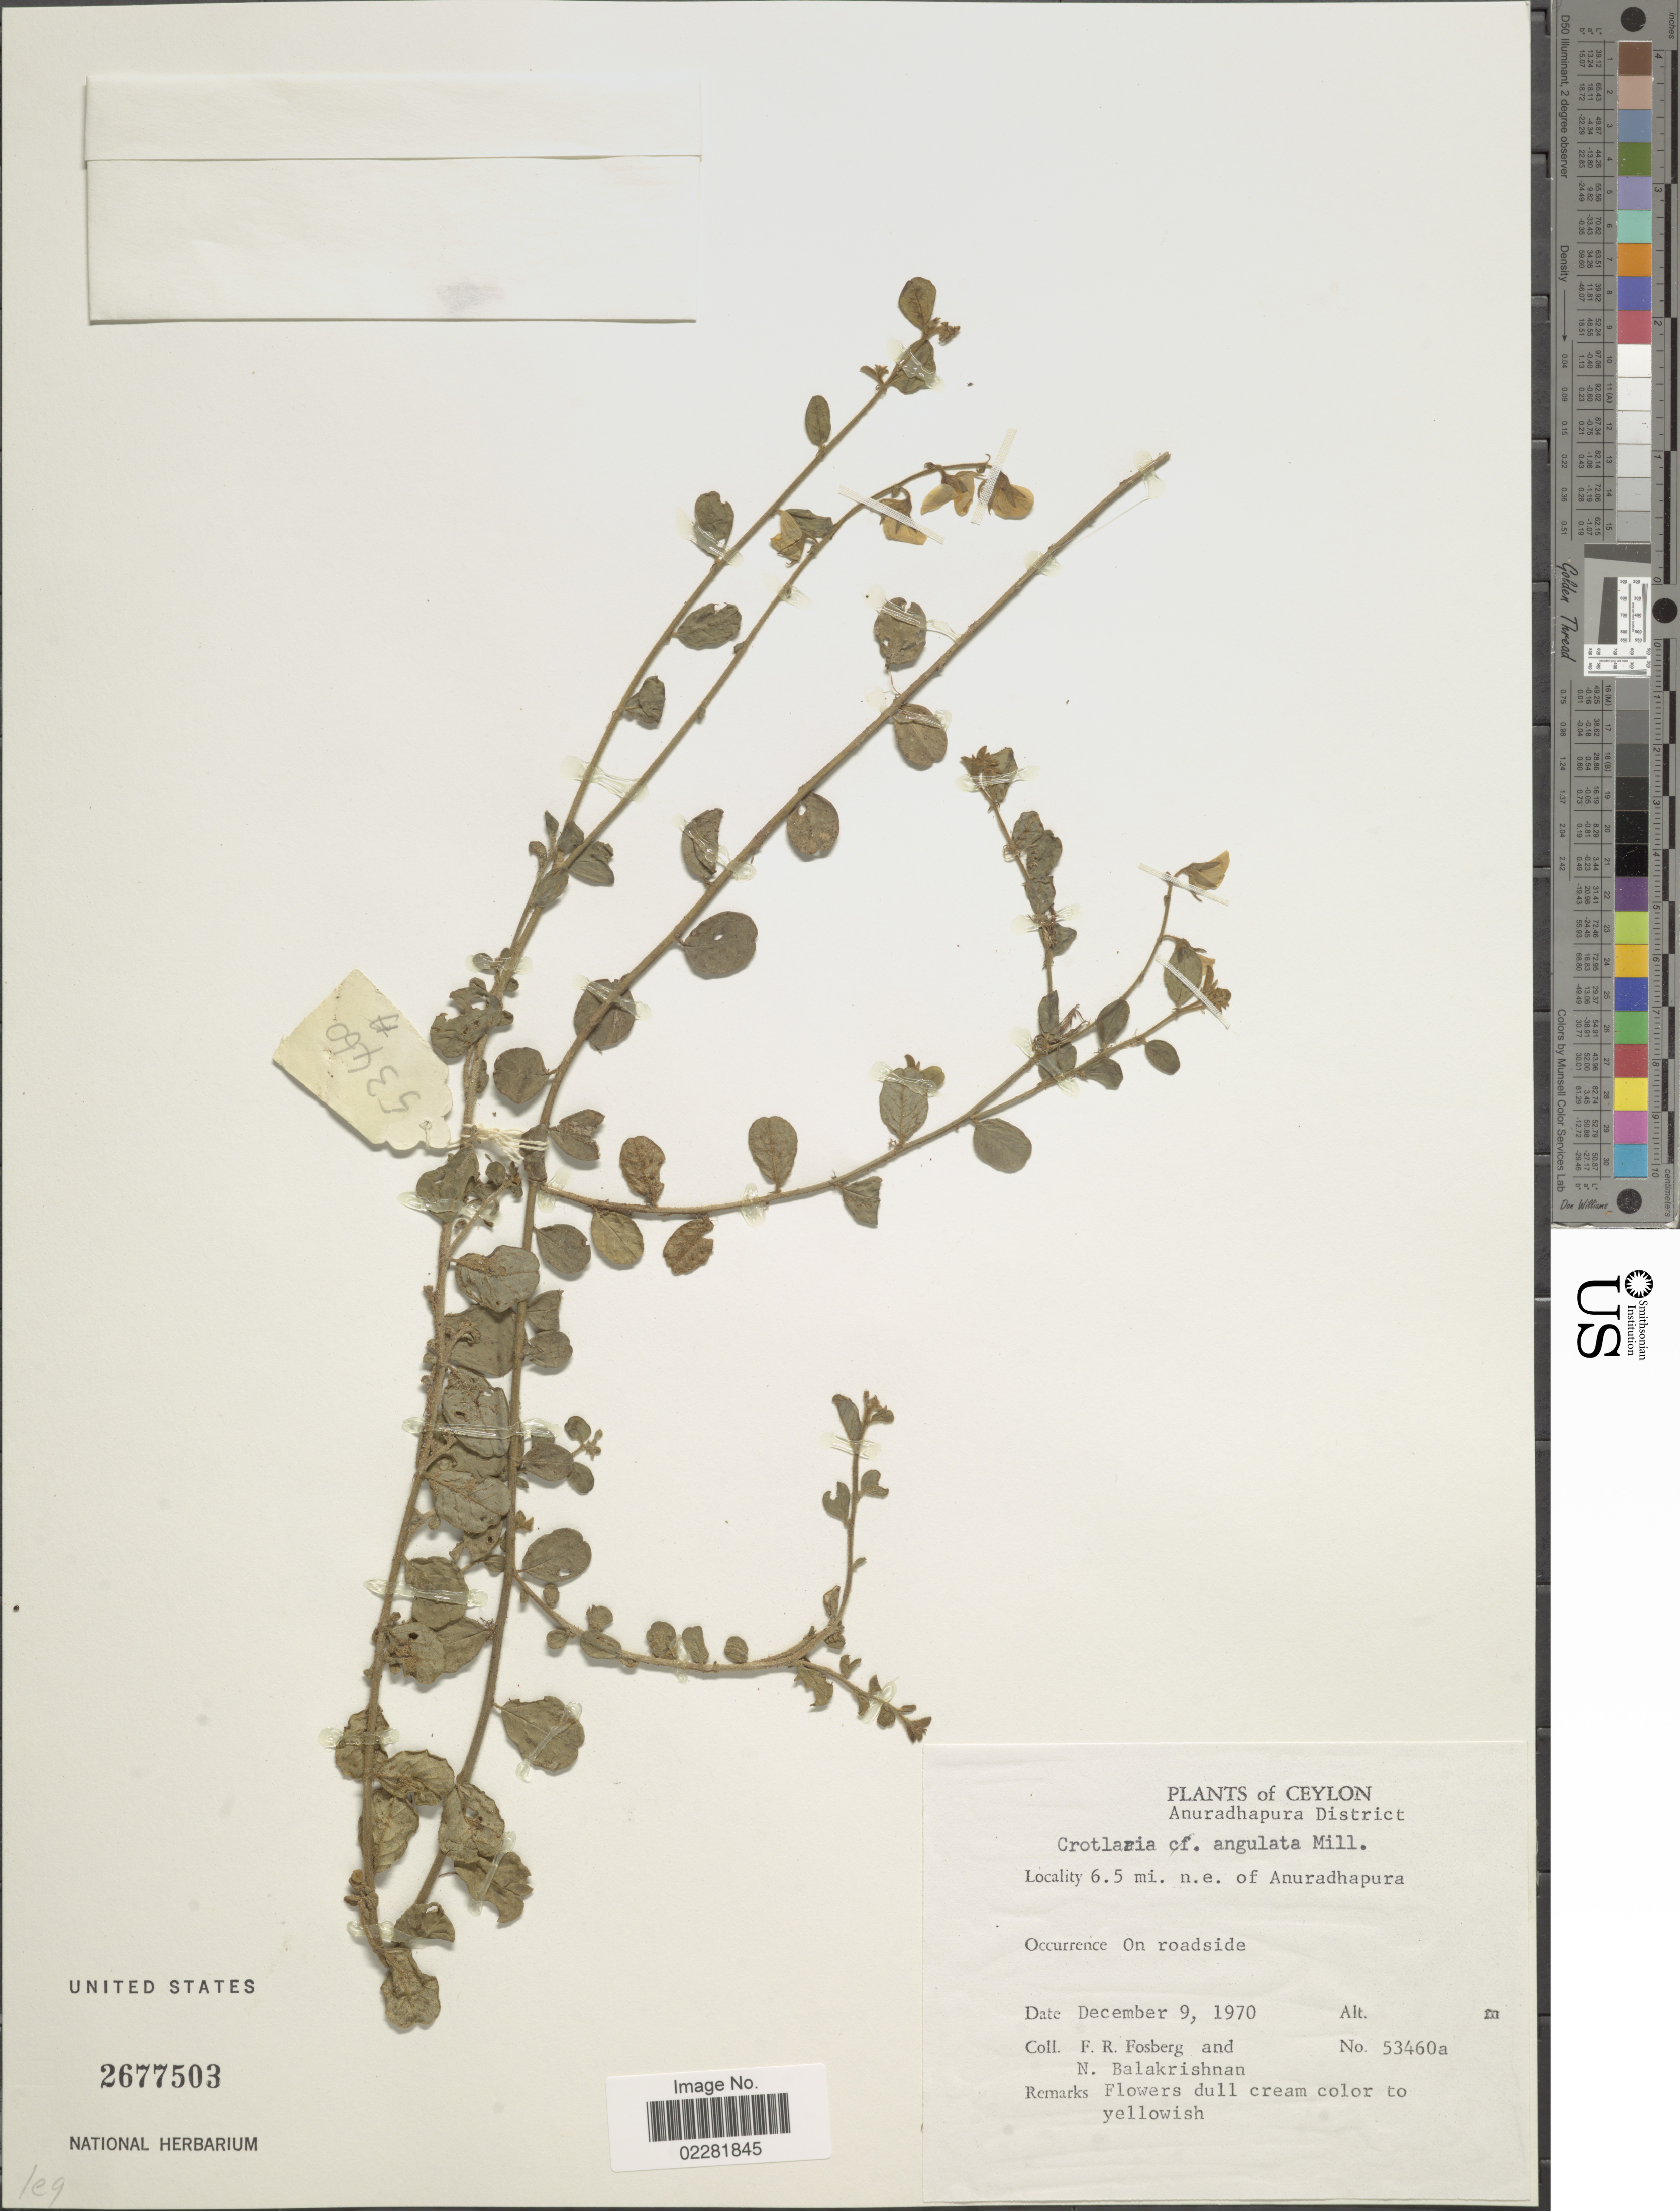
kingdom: Plantae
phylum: Tracheophyta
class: Magnoliopsida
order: Fabales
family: Fabaceae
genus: Crotalaria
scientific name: Crotalaria angulata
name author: Mill.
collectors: F. R. Fosberg & N. Balakrishnan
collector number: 53460a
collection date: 1970-12-09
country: Sri Lanka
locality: Ceylon, Anuradhapura District, 6.5 mi. n. e. of Anuradhapura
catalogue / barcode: US 2677503